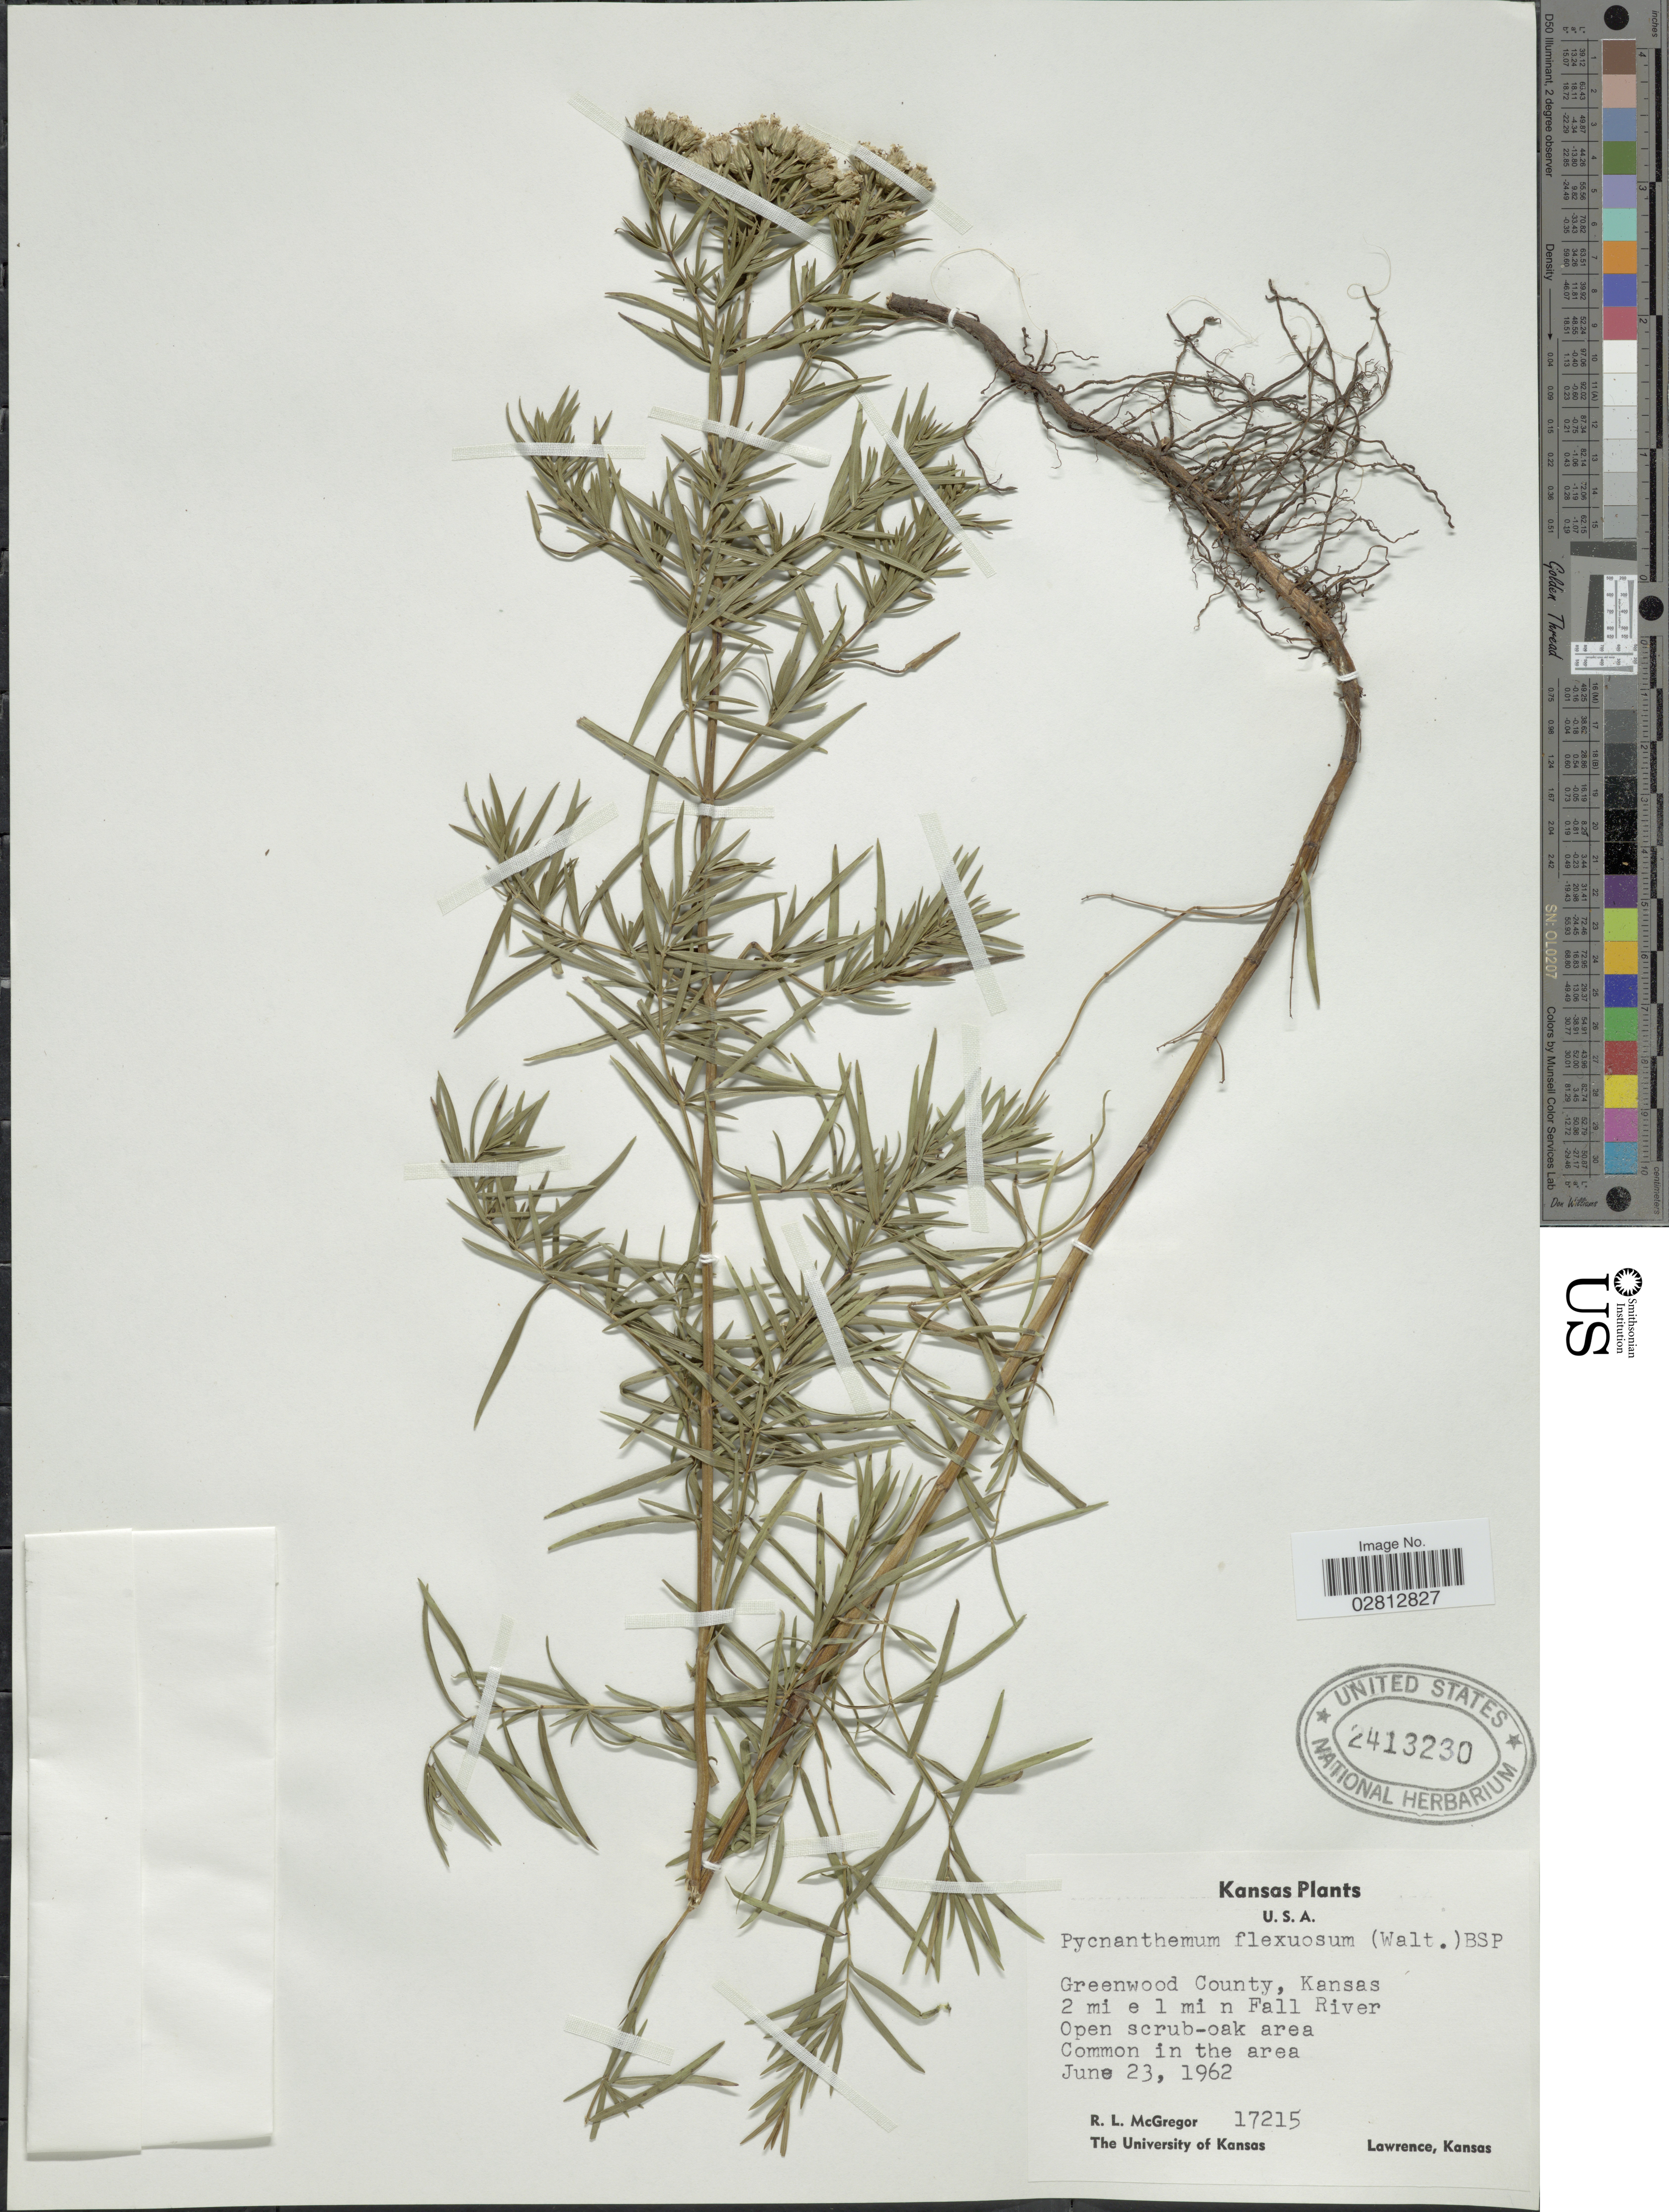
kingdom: Plantae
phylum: Tracheophyta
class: Magnoliopsida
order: Lamiales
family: Lamiaceae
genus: Pycnanthemum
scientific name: Pycnanthemum tenuifolium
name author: Schrad.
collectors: R. McGregor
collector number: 17215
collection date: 1962-06-23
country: United States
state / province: Kansas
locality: Greenwood County. 2 mi e 1 mi n Fall River. Open scrub-oak area.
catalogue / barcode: US 2413230